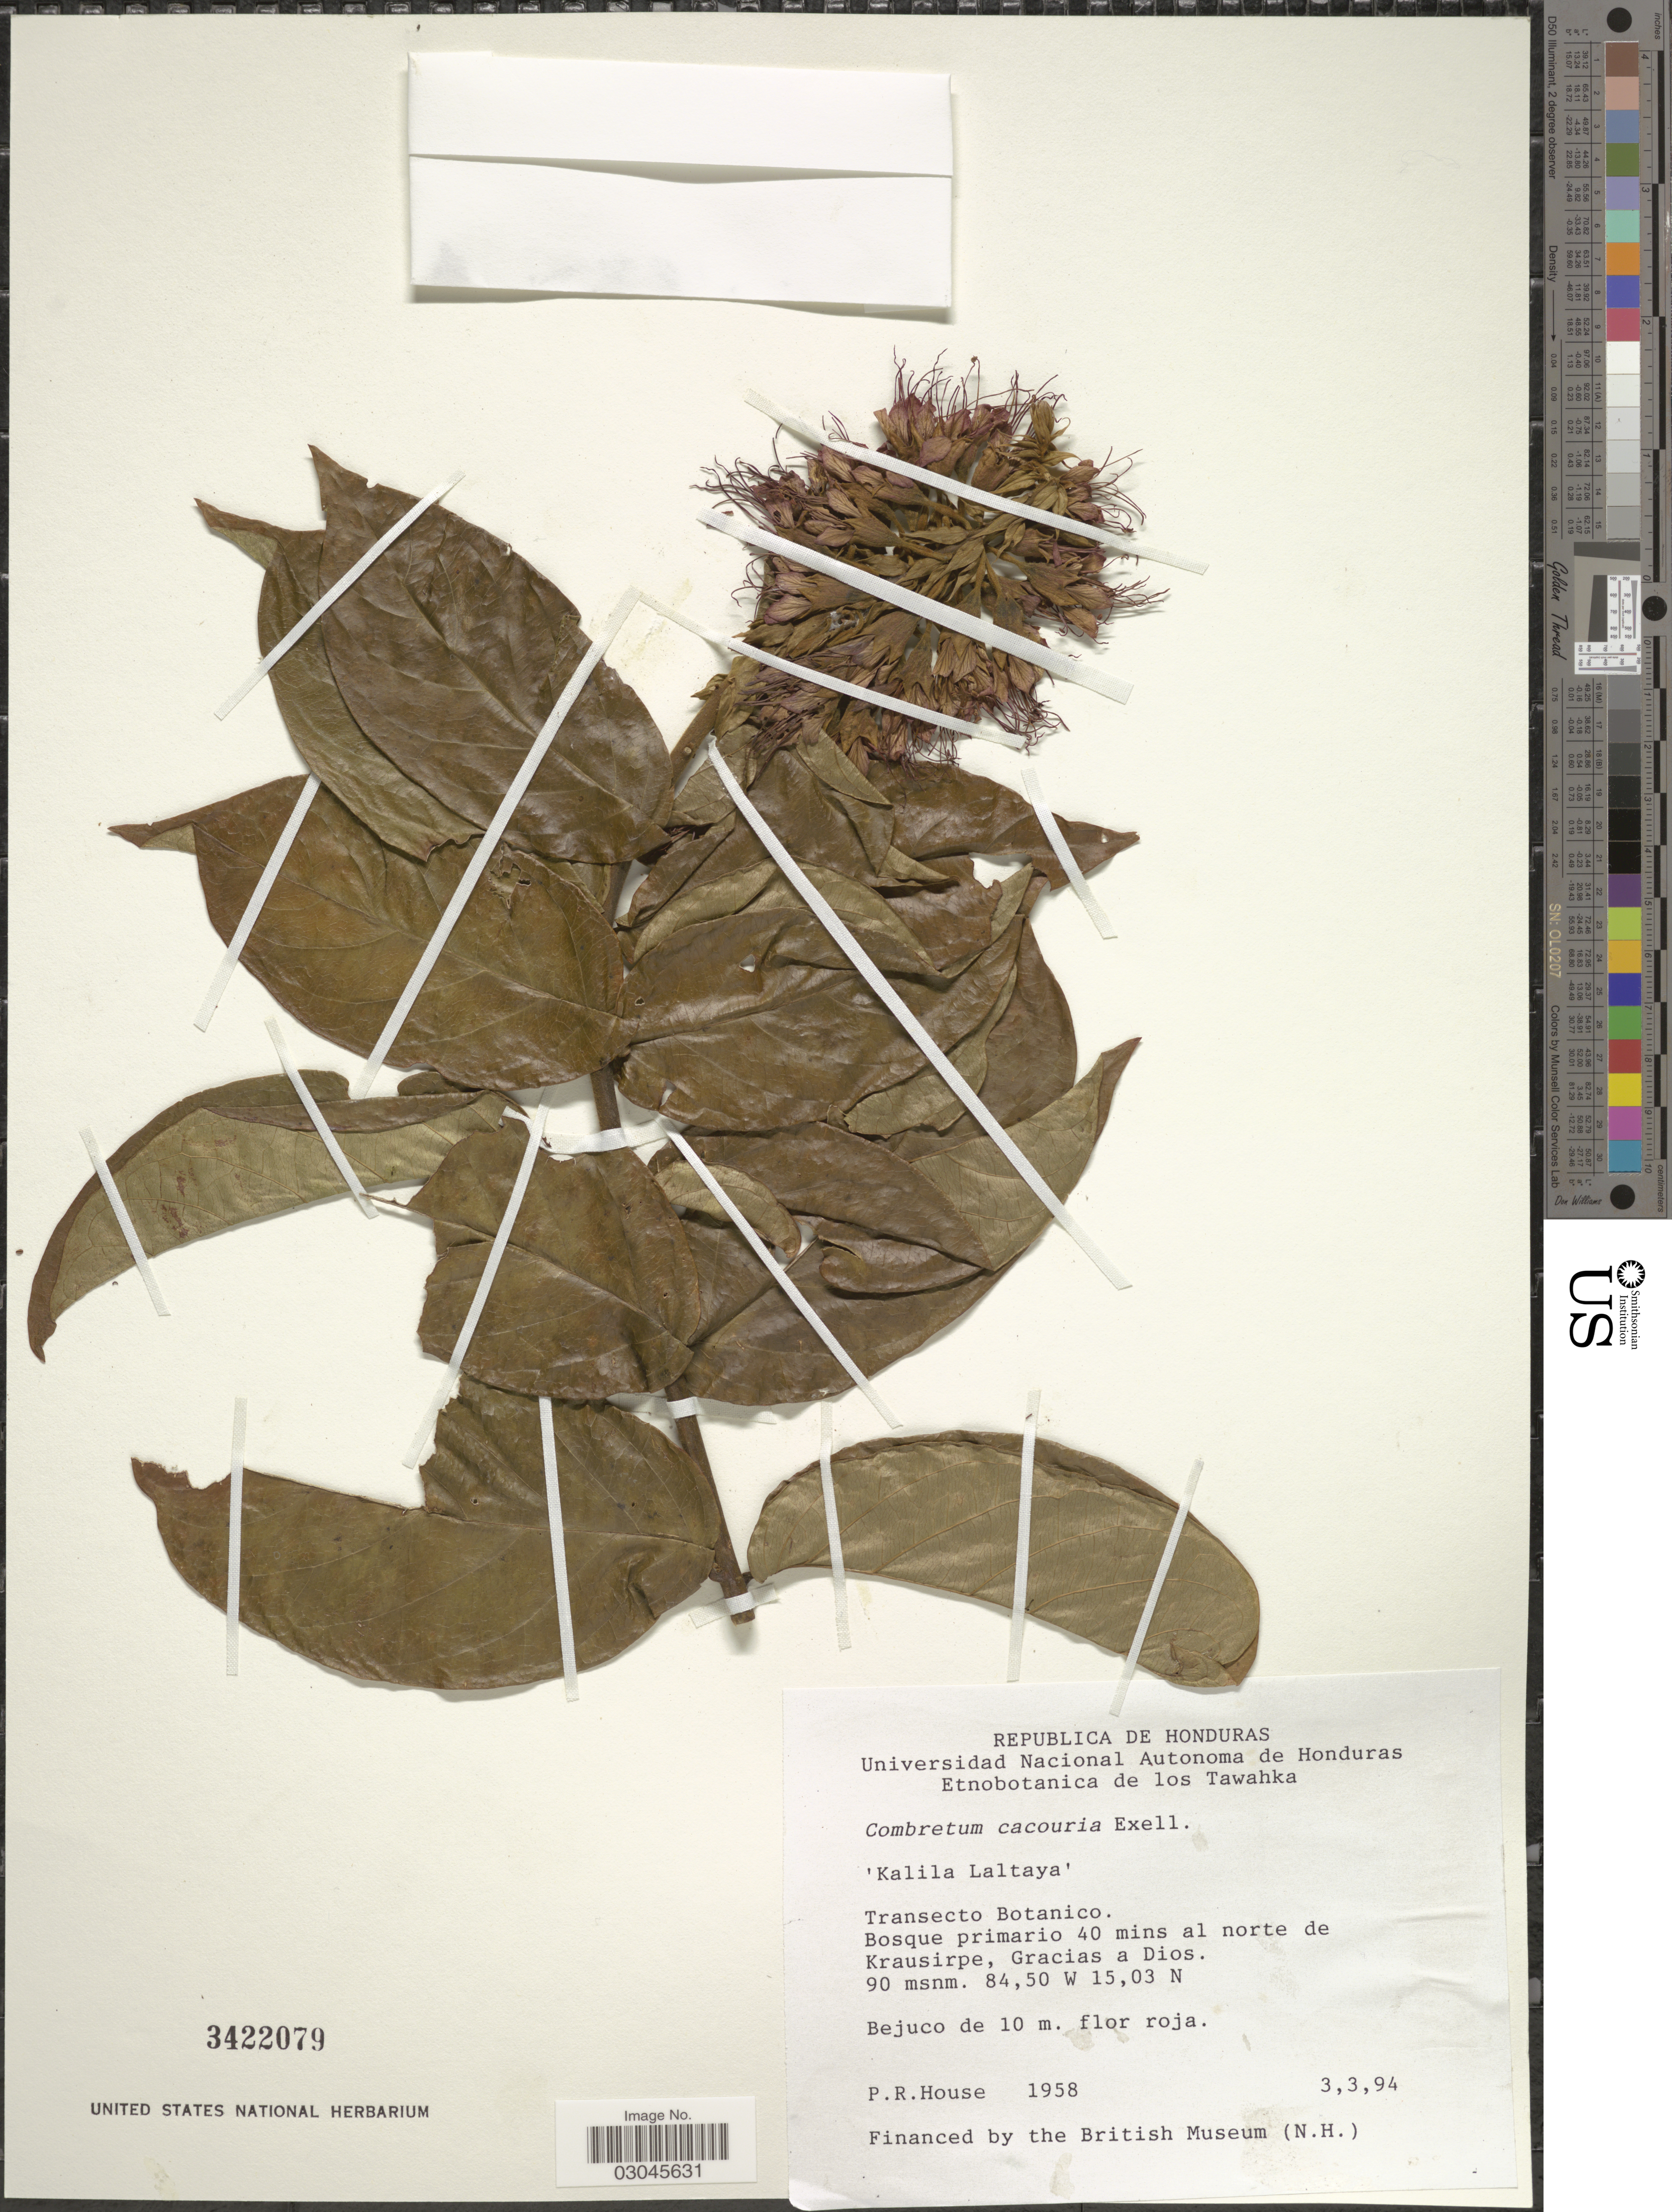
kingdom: Plantae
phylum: Tracheophyta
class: Magnoliopsida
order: Myrtales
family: Combretaceae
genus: Combretum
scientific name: Combretum cacoucia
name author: Exell ex Sandwith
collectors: P. R. House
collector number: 1958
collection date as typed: Transcribed d/m/y: 3/3/94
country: Honduras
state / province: Gracias de Dios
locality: Transecto Botanico. Bosque primario 40 mins al norte de Krausirpe, Gracias a Dios.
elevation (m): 90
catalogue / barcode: US 3422079